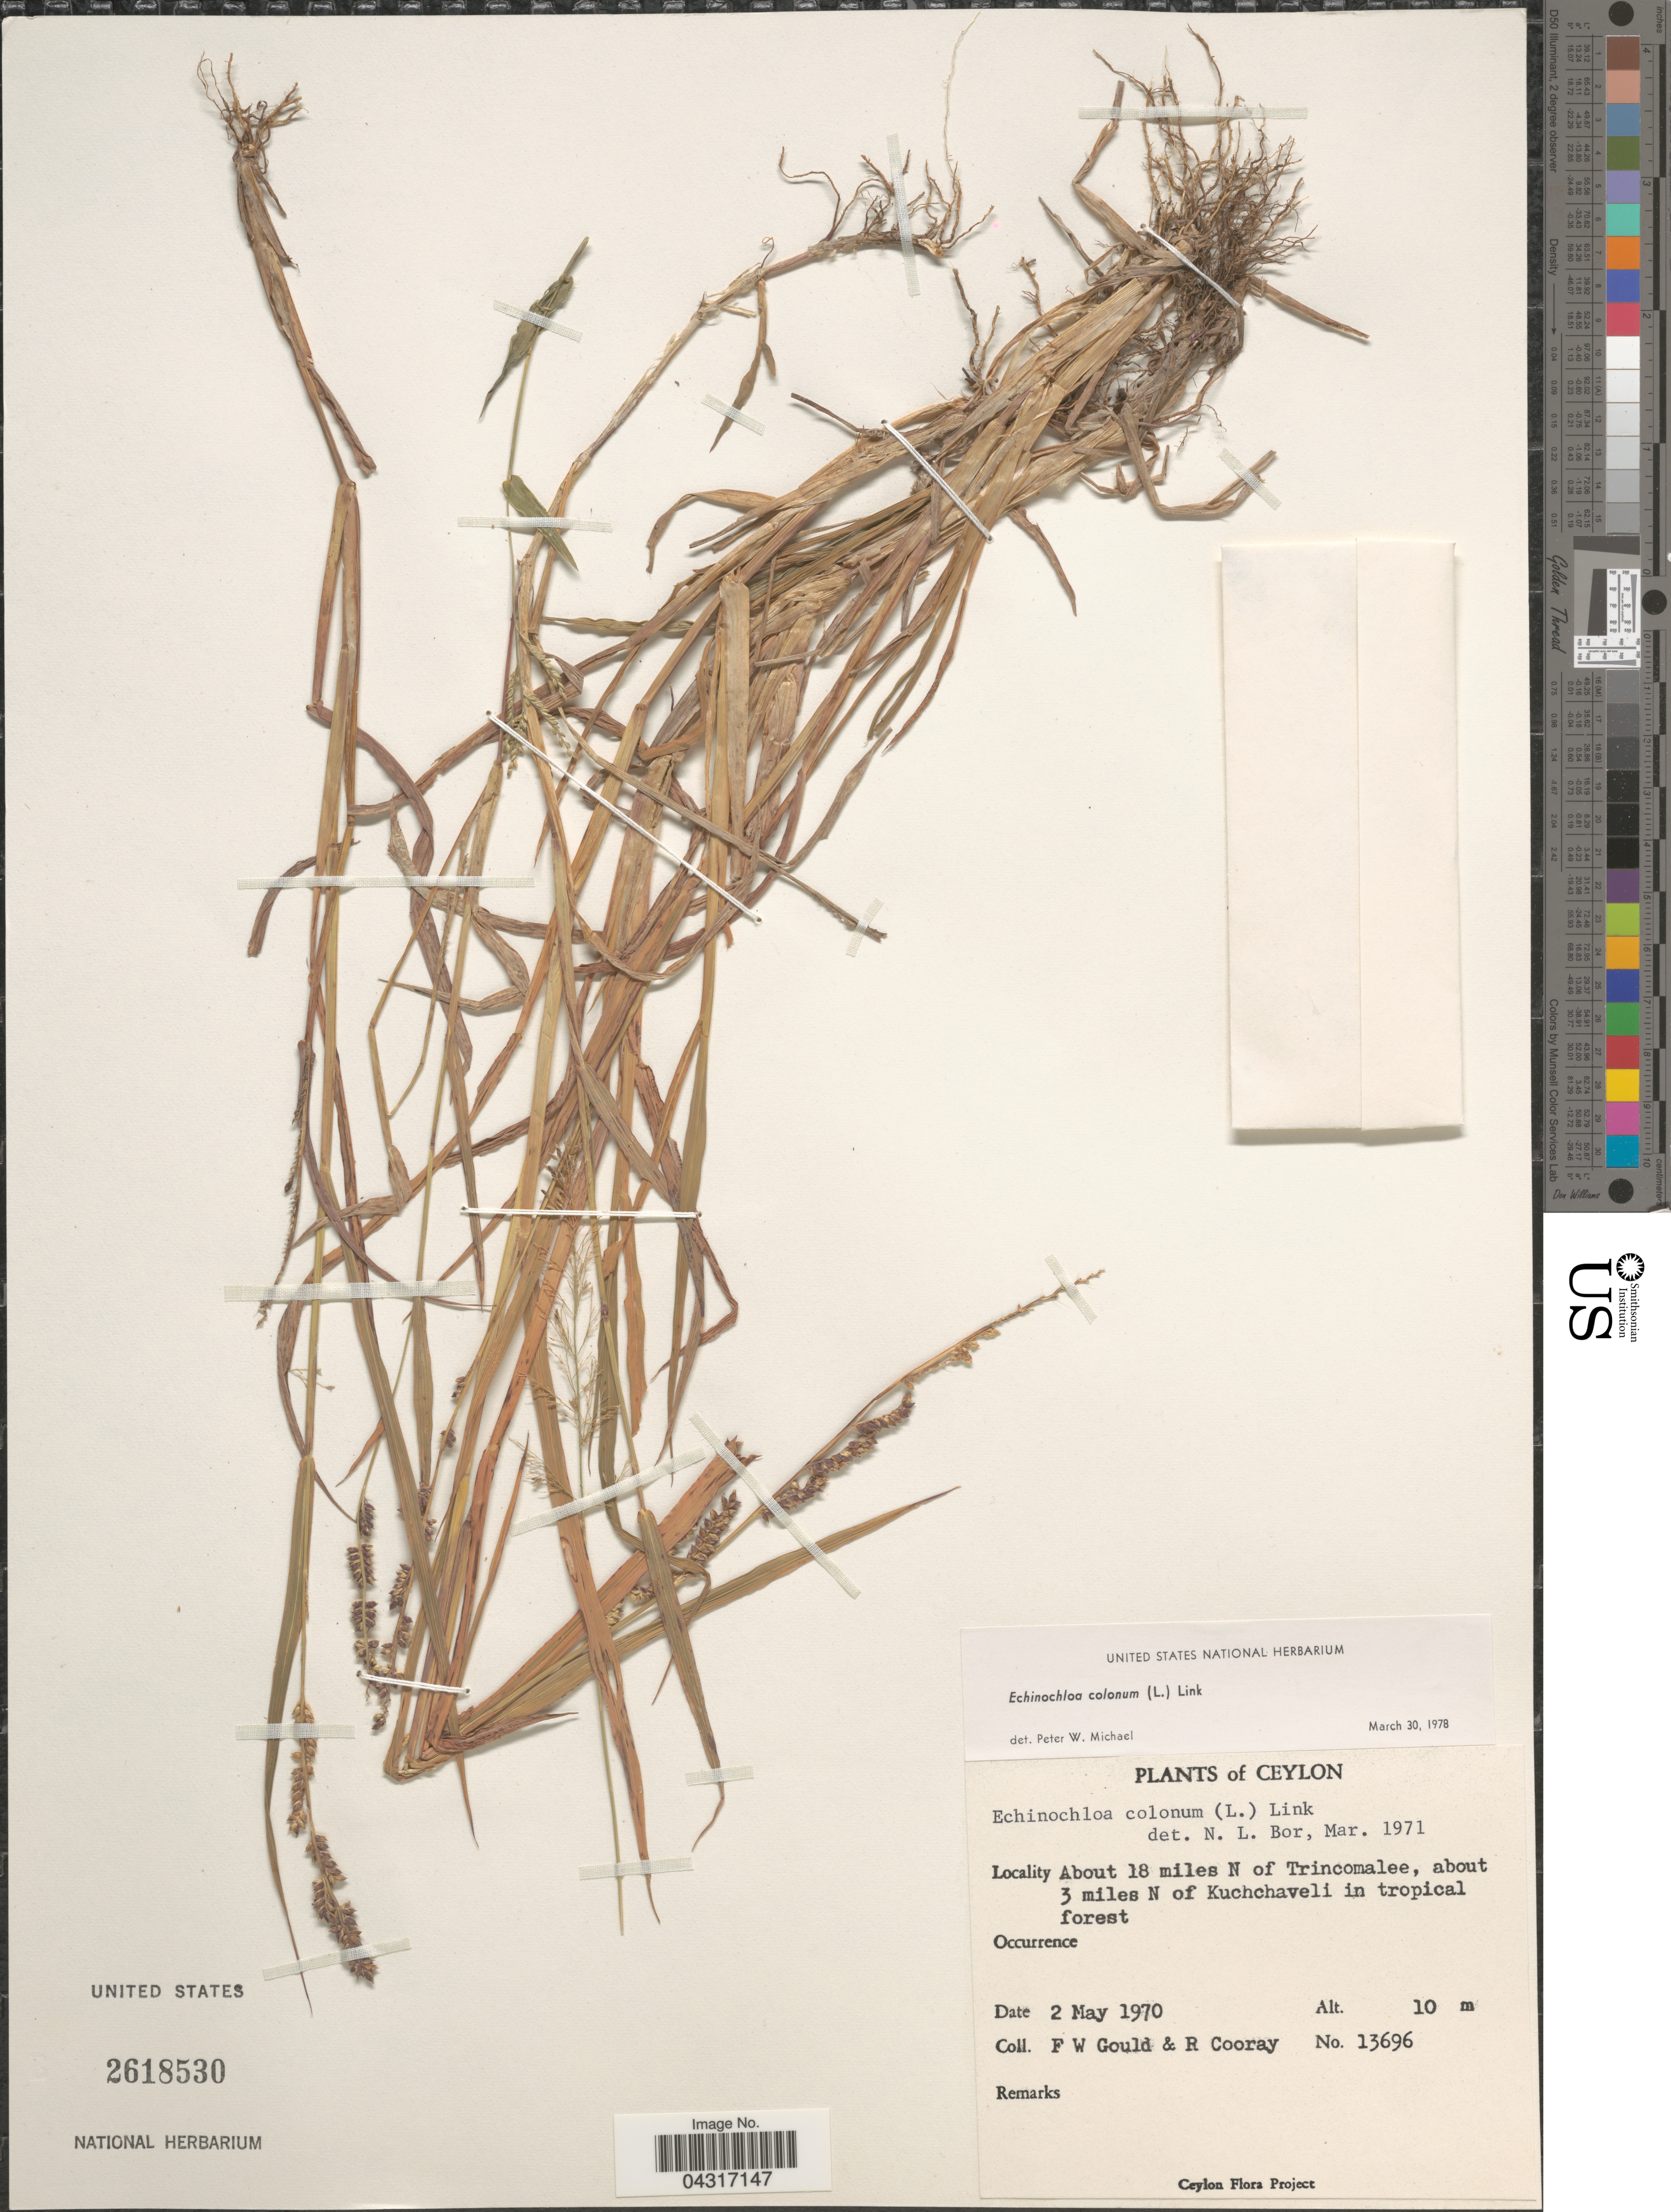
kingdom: Plantae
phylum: Tracheophyta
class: Liliopsida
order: Poales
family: Poaceae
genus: Echinochloa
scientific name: Echinochloa colona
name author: (L.) Link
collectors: F. W. Gould & R. Cooray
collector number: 13696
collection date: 1970-05-02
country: Sri Lanka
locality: Ceylon. About 18 miles N of Trincomalee, about 3 miles N of Kuchchaveli in tropical forest.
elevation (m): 10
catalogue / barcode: US 2618530